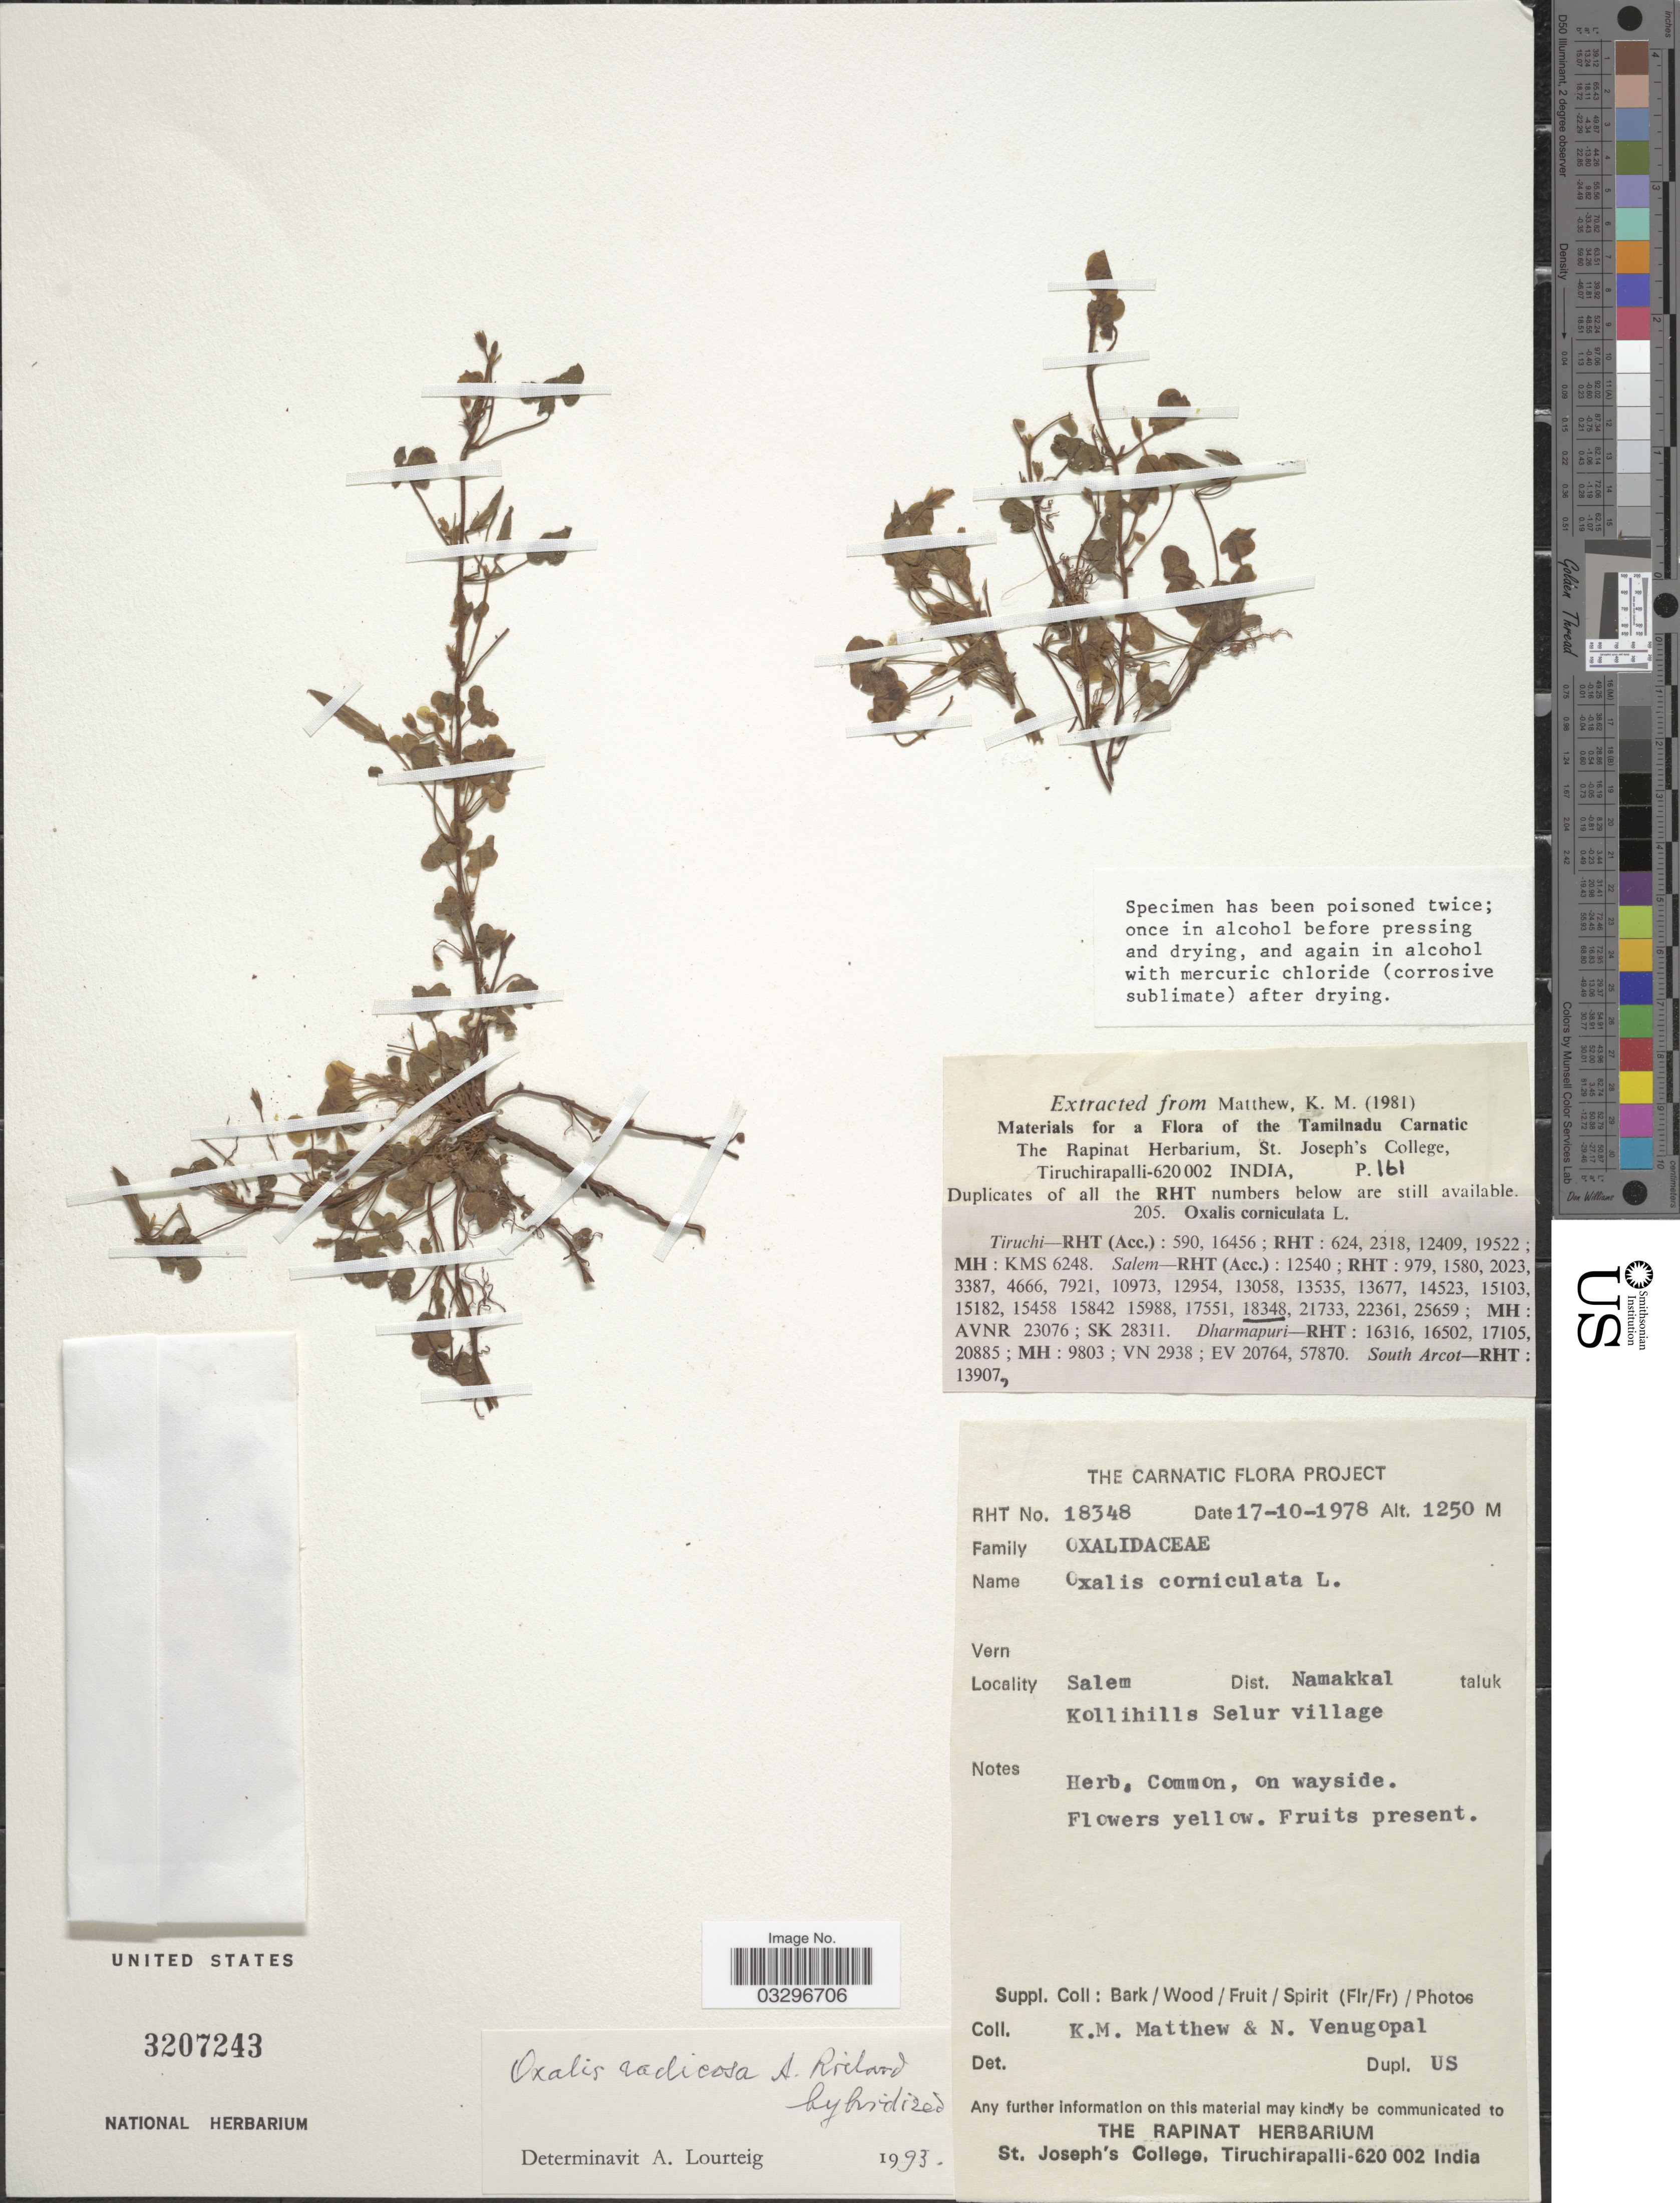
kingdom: Plantae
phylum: Tracheophyta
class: Magnoliopsida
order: Oxalidales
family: Oxalidaceae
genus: Oxalis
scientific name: Oxalis radicosa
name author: A. Rich.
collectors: K. M. Matthew & N. Venugopal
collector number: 18348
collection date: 1978-10-17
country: India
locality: Salem, Dist. Namakkal taluk, Kollihills Selur Village.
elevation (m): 1250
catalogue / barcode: US 3207243